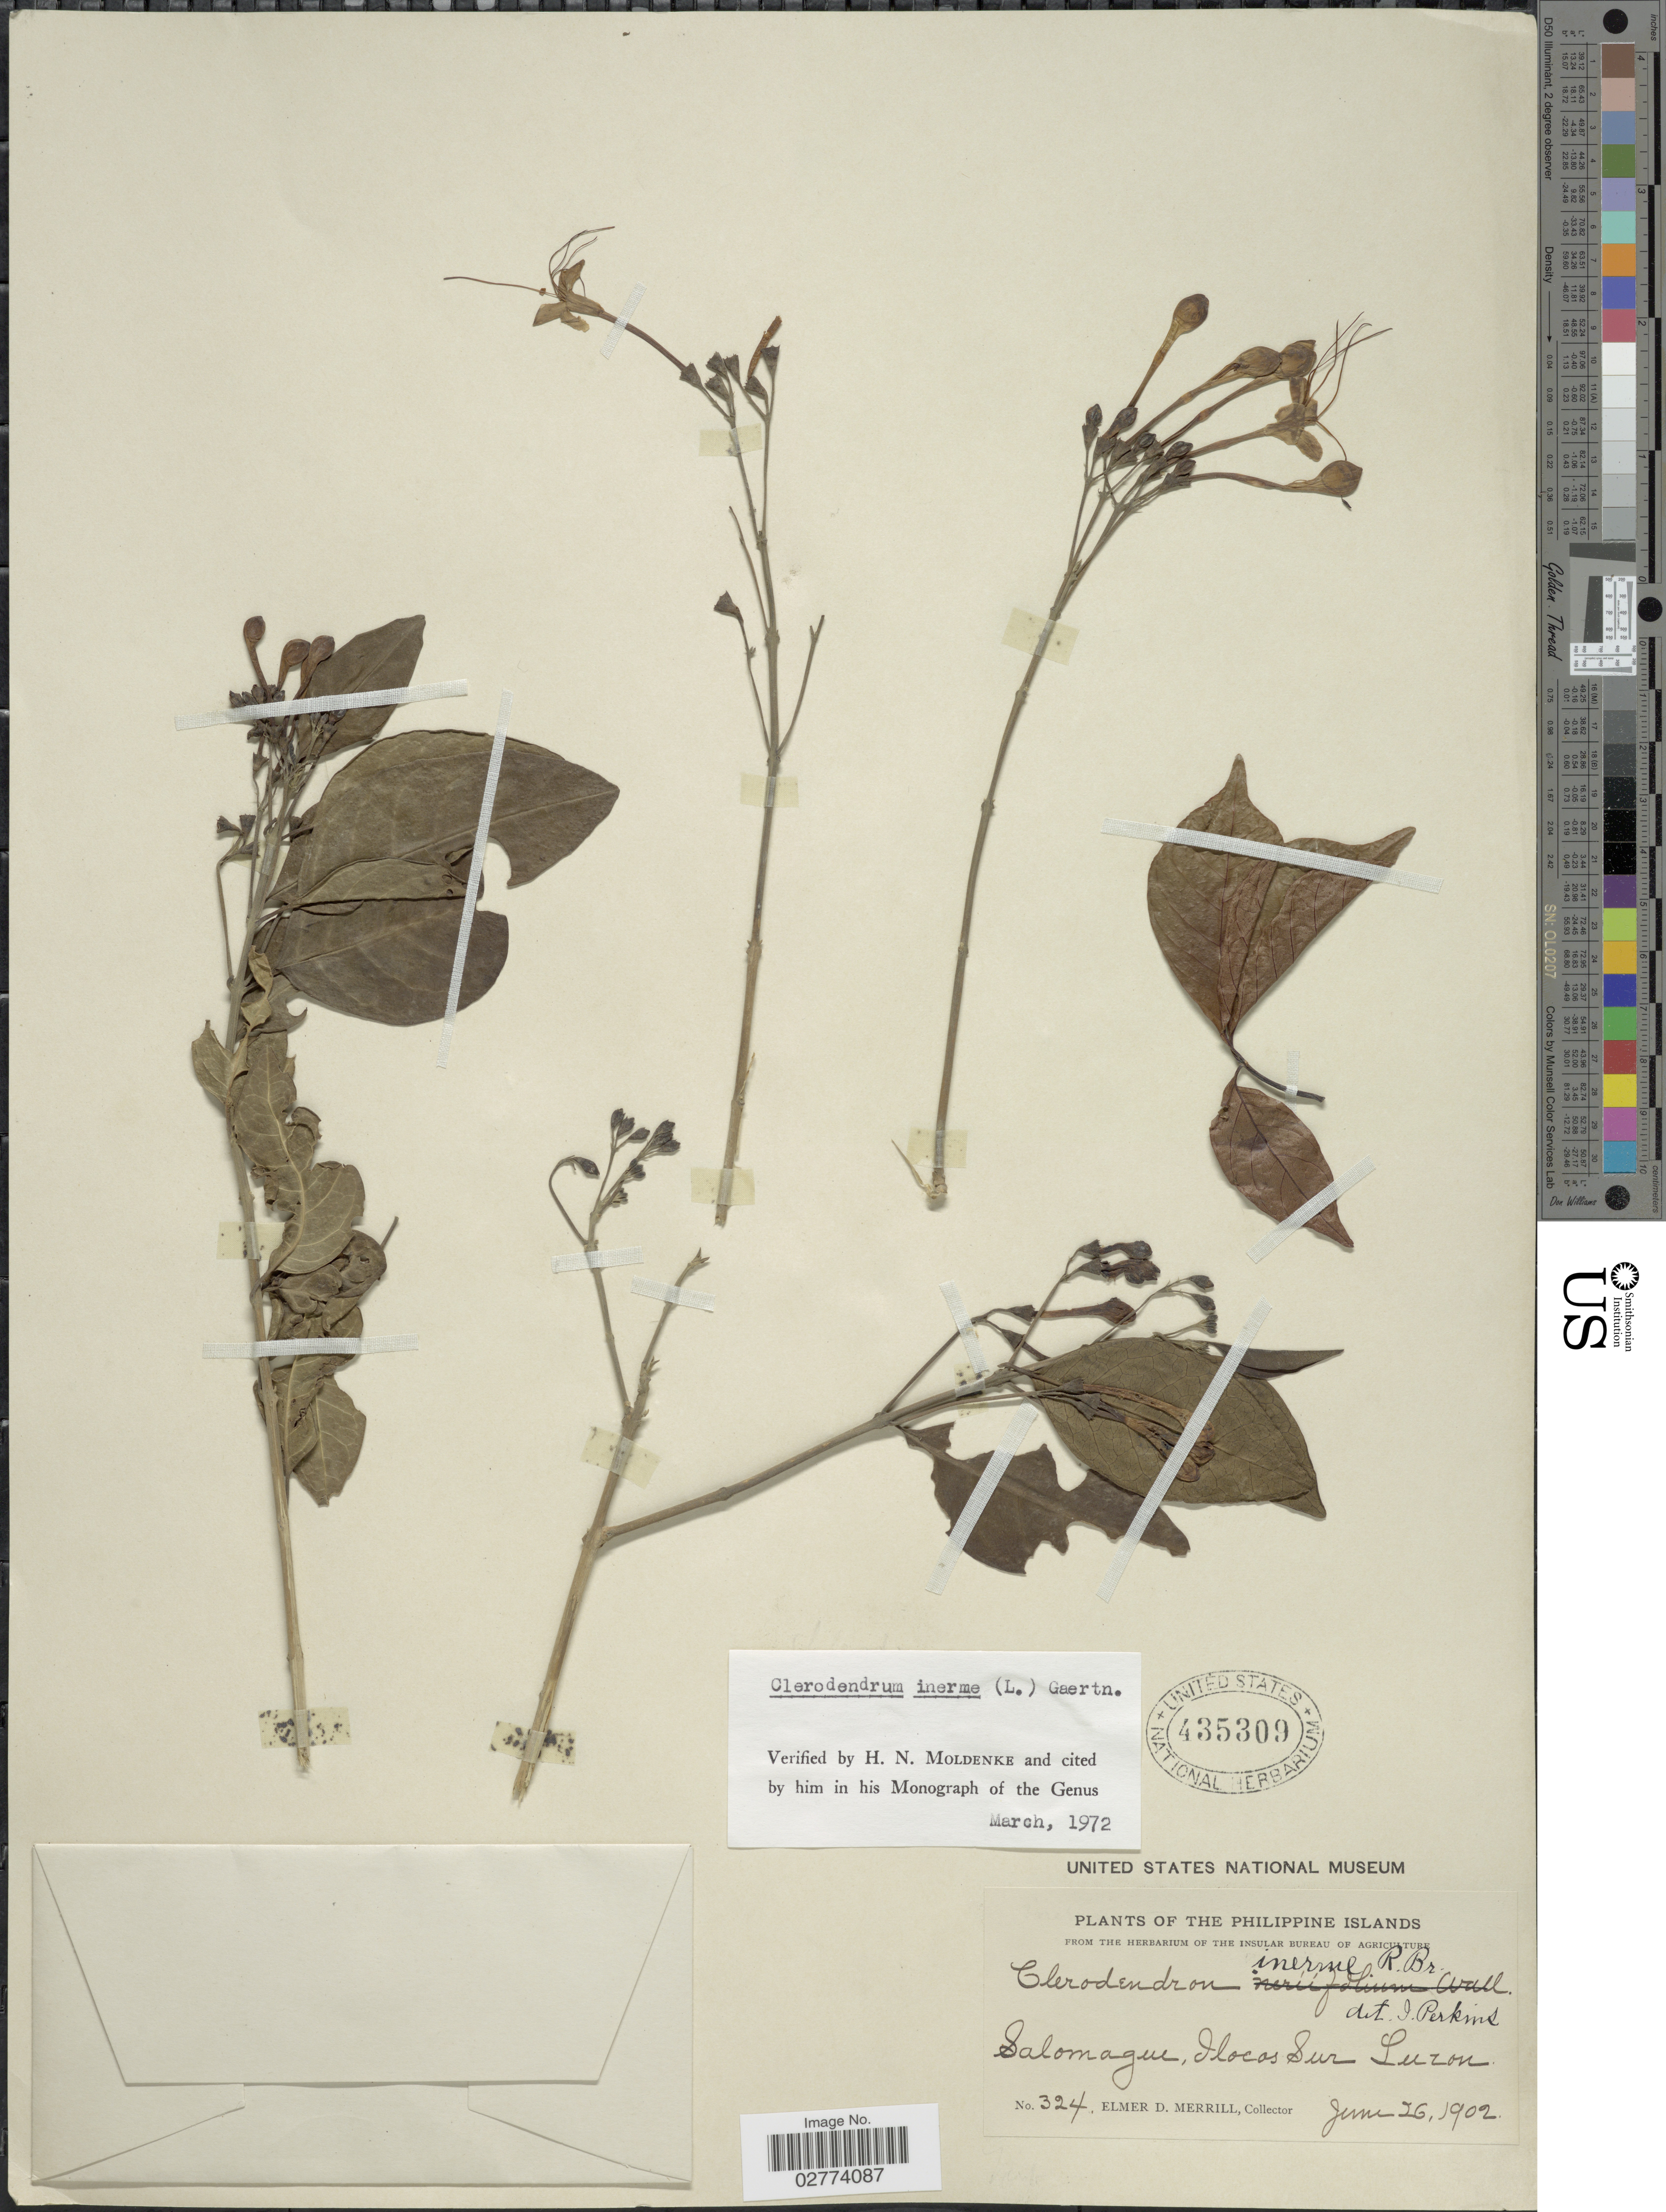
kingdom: Plantae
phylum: Tracheophyta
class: Magnoliopsida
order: Lamiales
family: Lamiaceae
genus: Clerodendrum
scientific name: Clerodendrum inerme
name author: (L.) Gaertn.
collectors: E. D. Merrill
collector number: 324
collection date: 1902-06-26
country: Philippines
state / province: Ilocos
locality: Salomague, Ilocos Sur Luzon.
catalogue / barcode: US 435309